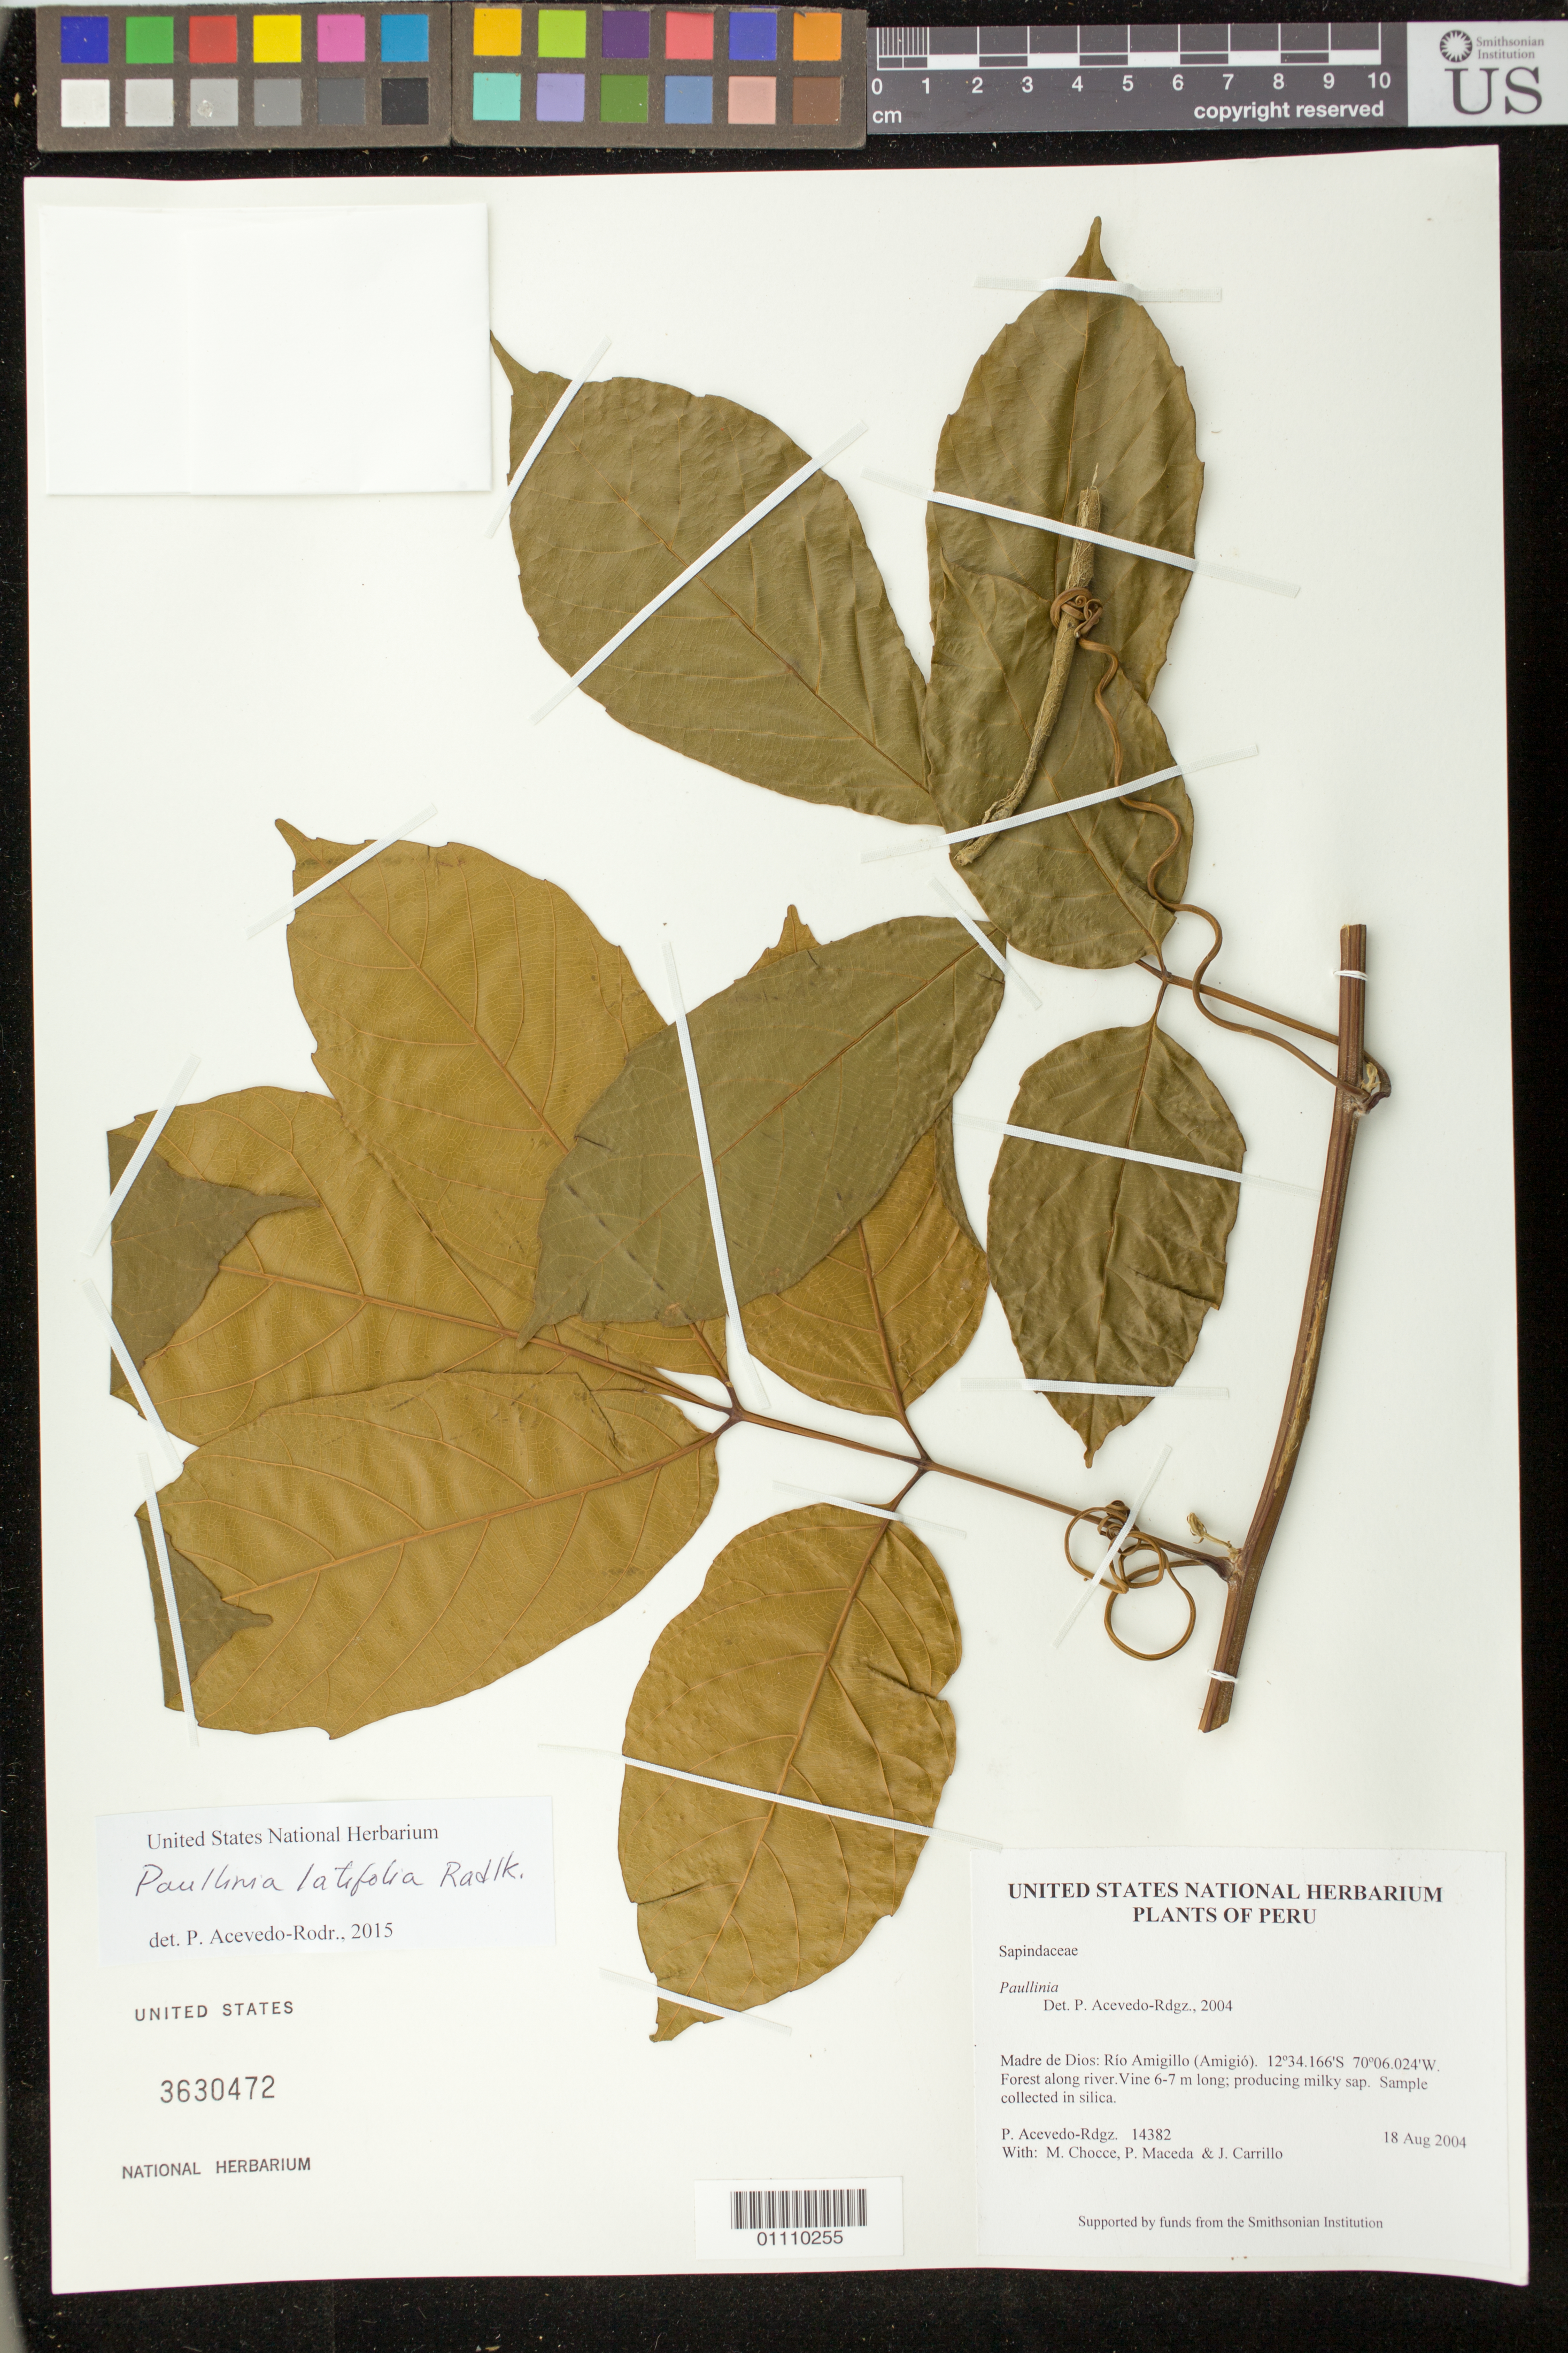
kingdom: Plantae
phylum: Tracheophyta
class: Magnoliopsida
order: Sapindales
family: Sapindaceae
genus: Paullinia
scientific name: Paullinia obovata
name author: (Ruiz & Pav.) Pers.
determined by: Acevedo-Rodríguez, P., (BOT), Smithsonian Institution - National Museum of Natural History (UNITED STATES)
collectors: P. Acevedo-Rodr., M. Chocce, P. Maceda & J. Carrillo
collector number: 14382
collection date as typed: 18 Aug 2004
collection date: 2004-08-18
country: Peru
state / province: Madre de Dios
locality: Madre de Dios: Río Amigillo (Amigió)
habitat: Forest along river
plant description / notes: MO, K, US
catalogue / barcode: US 3630472